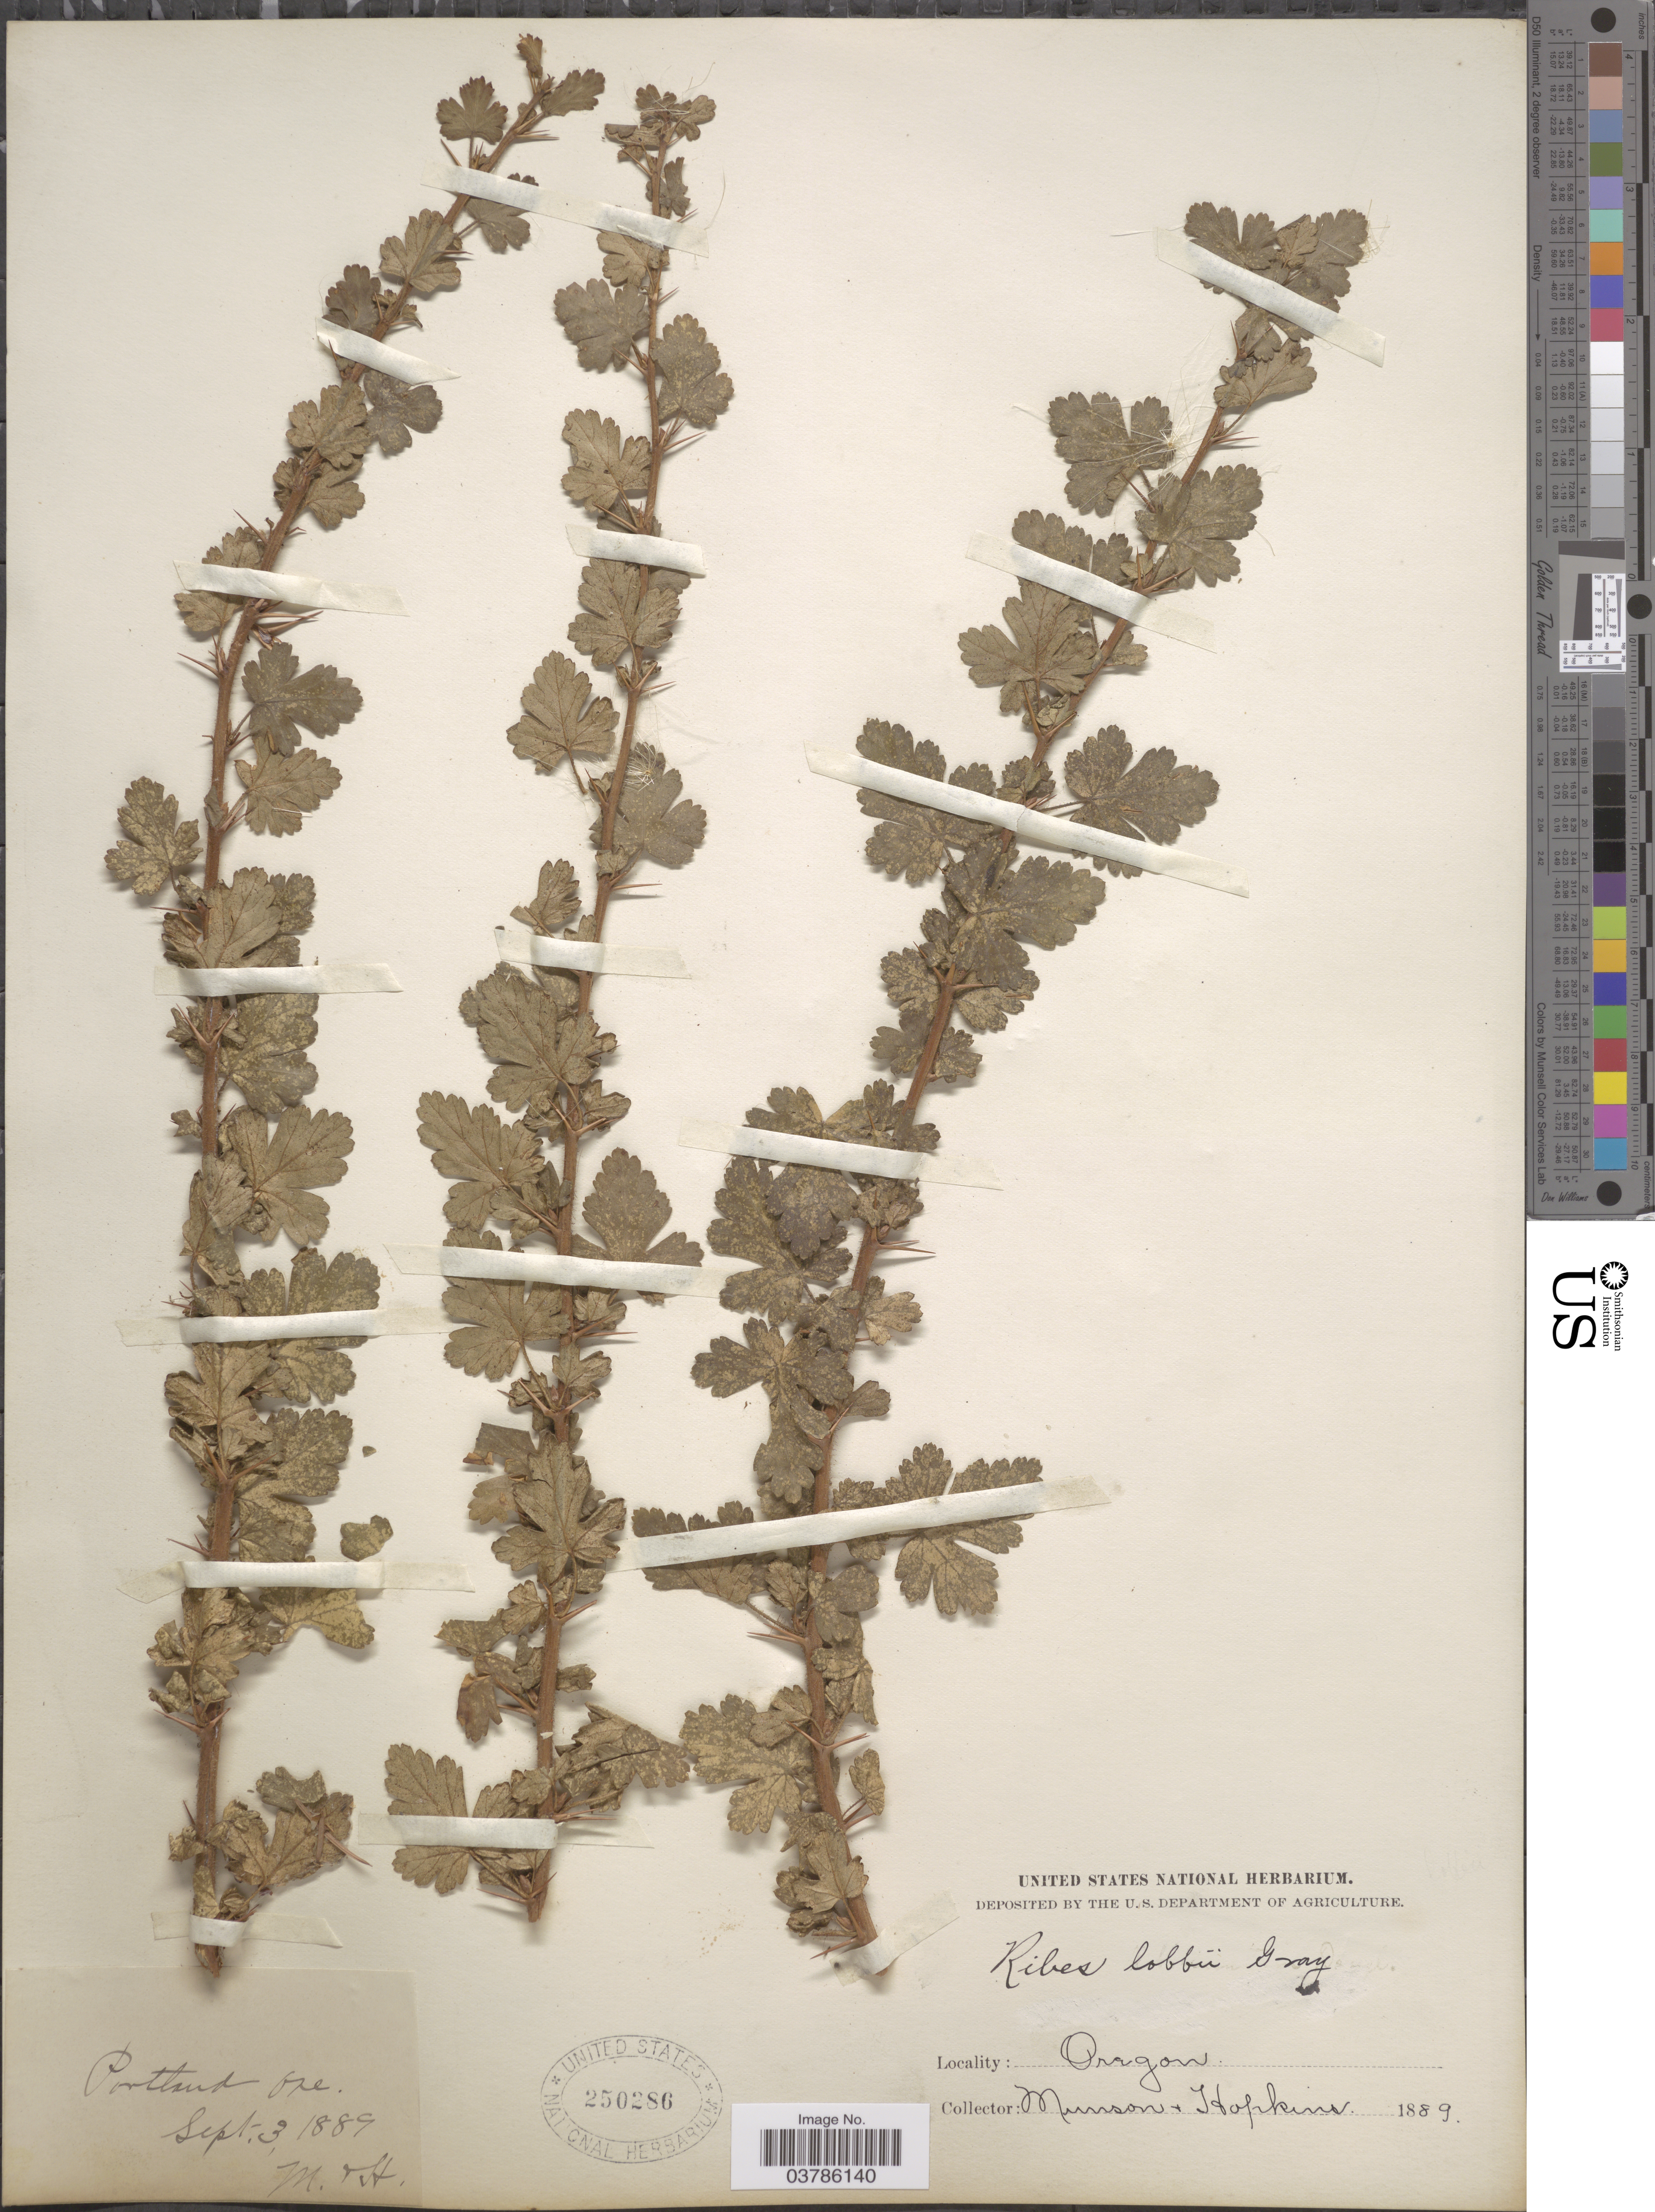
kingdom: Plantae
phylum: Tracheophyta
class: Magnoliopsida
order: Saxifragales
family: Grossulariaceae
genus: Ribes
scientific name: Ribes lobbii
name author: A. Gray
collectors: -. Munson & -- Hopkins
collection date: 1889-09-03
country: United States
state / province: Oregon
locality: Portland.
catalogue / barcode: US 250286